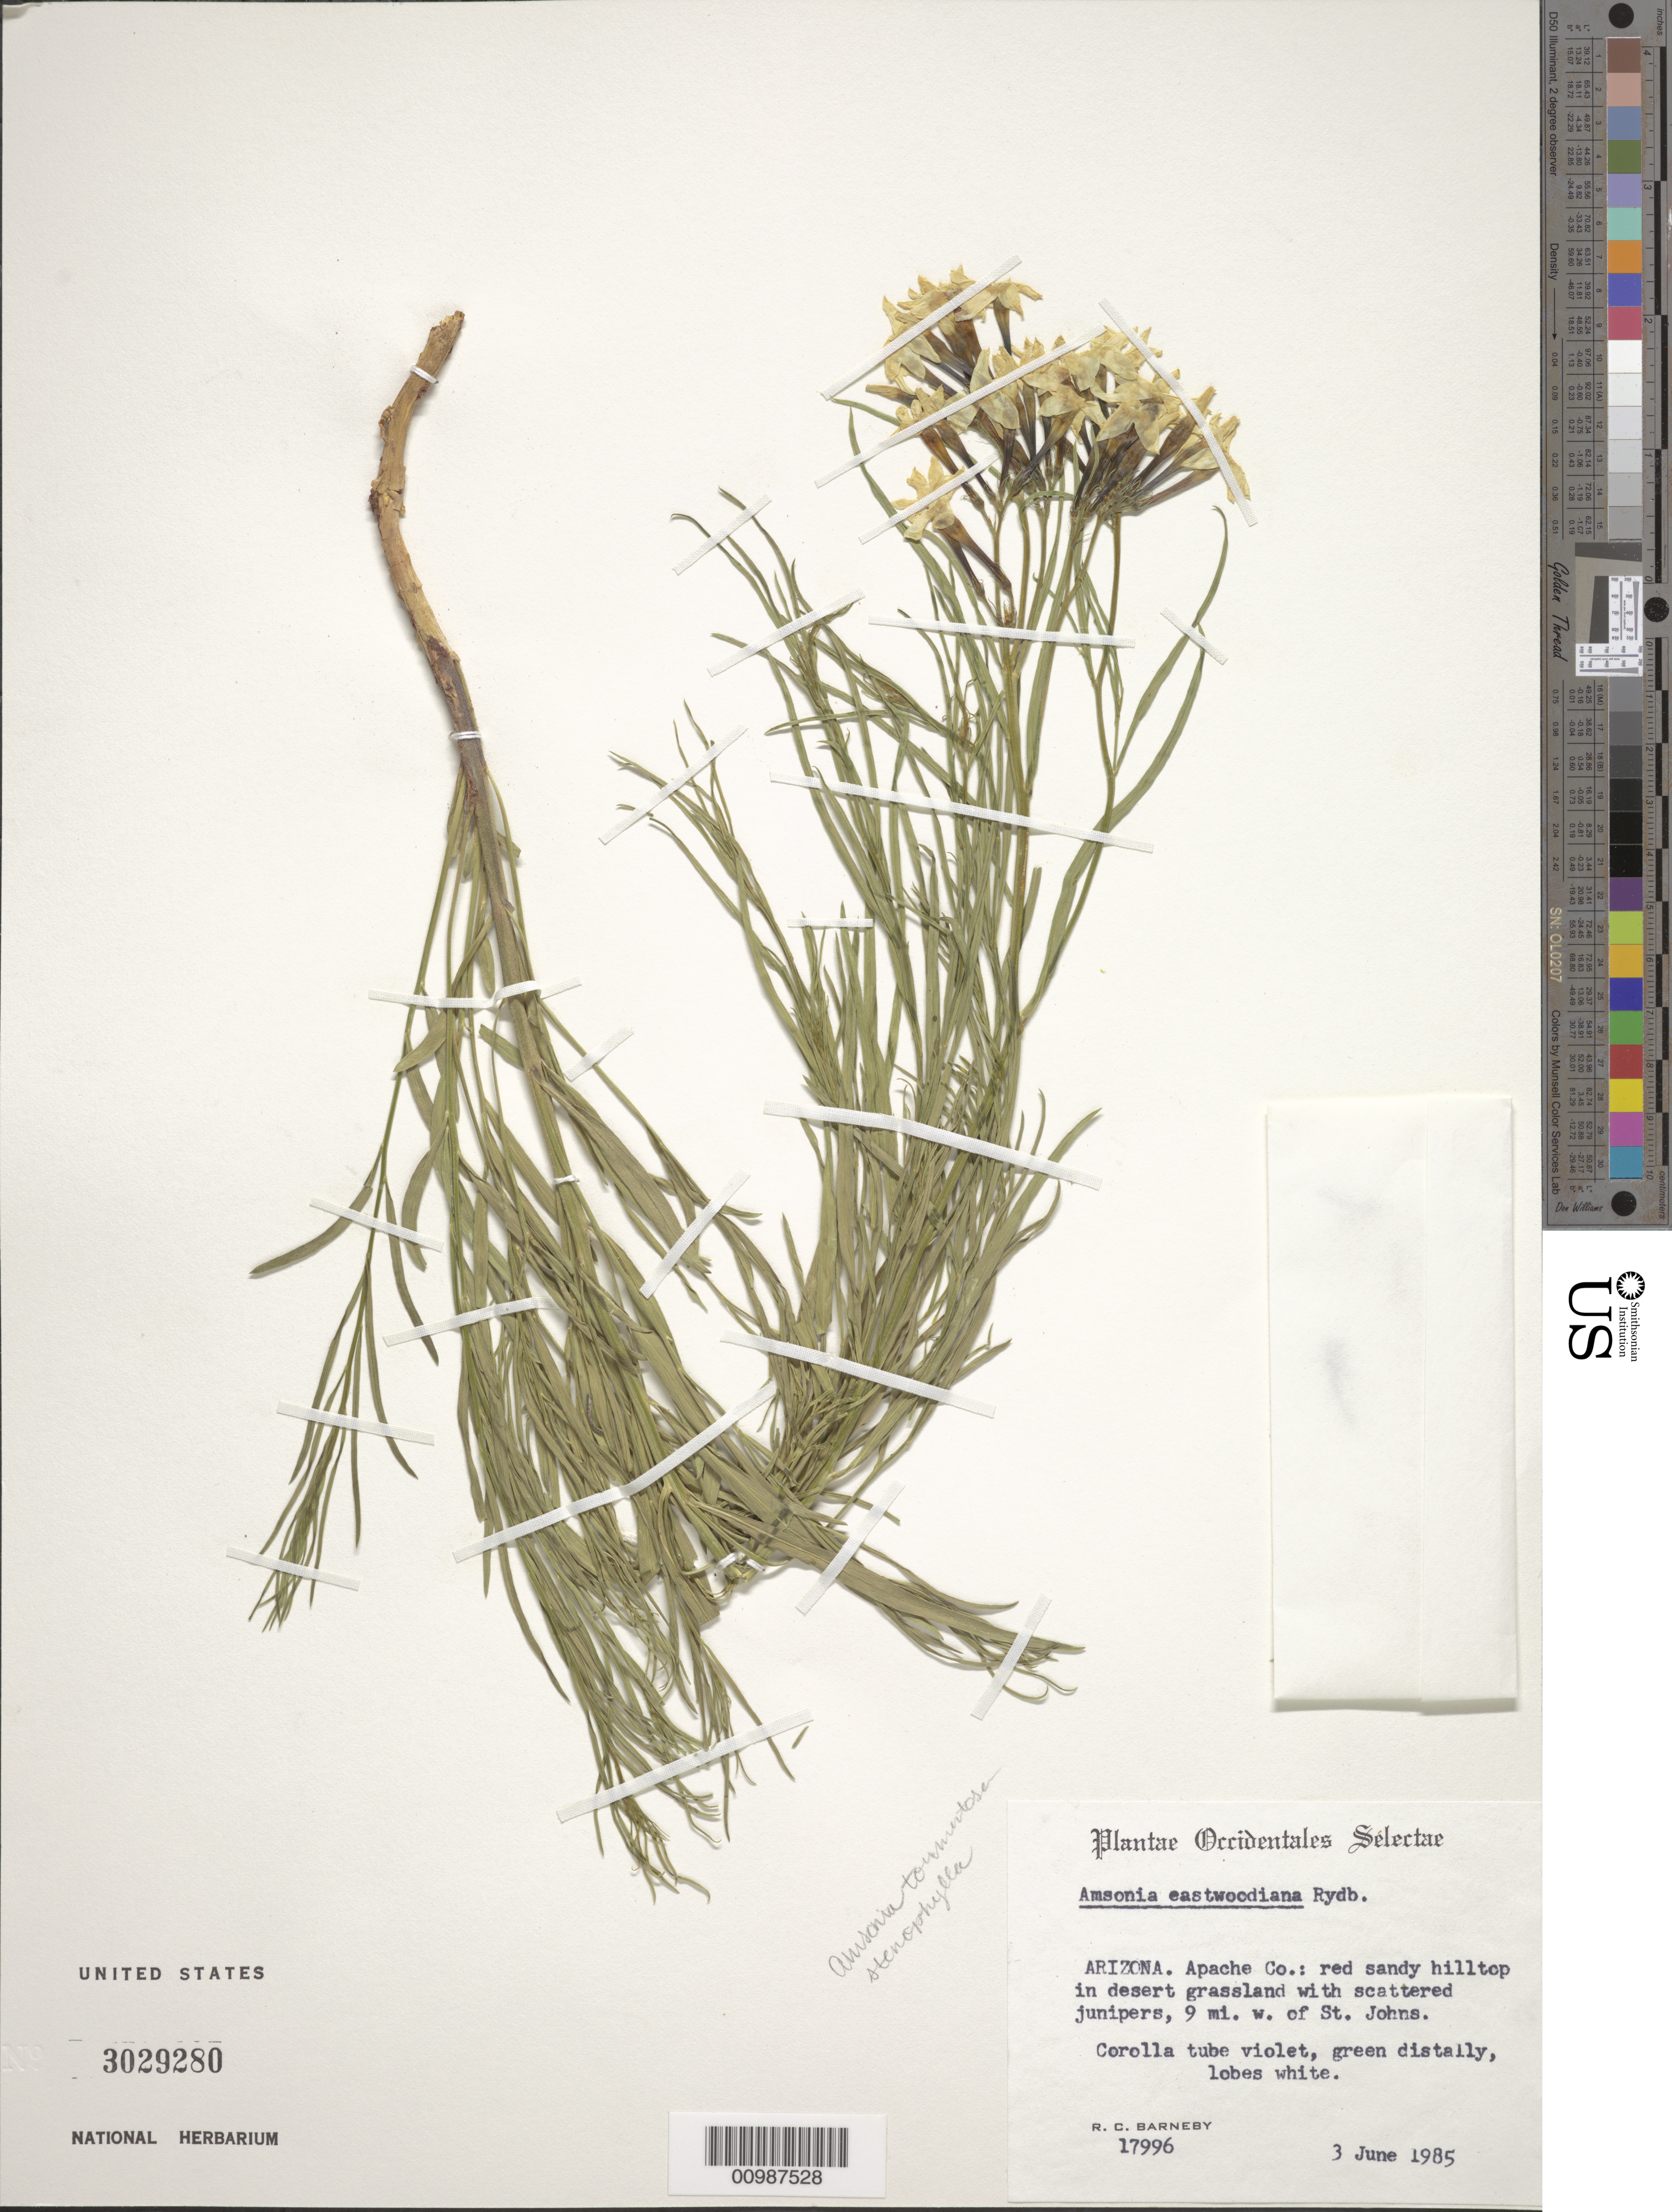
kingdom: Plantae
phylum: Tracheophyta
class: Magnoliopsida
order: Gentianales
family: Apocynaceae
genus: Amsonia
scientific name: Amsonia tomentosa var. tomentosa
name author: Torr. & Frém.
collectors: R. C. Barneby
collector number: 17996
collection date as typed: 03 Jun 1985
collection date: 1985-06-03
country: United States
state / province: Arizona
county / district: Apache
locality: red sandy hilltop in desert grassland with scattered junipers, 9 miles west of St. Johns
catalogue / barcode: US 3029280